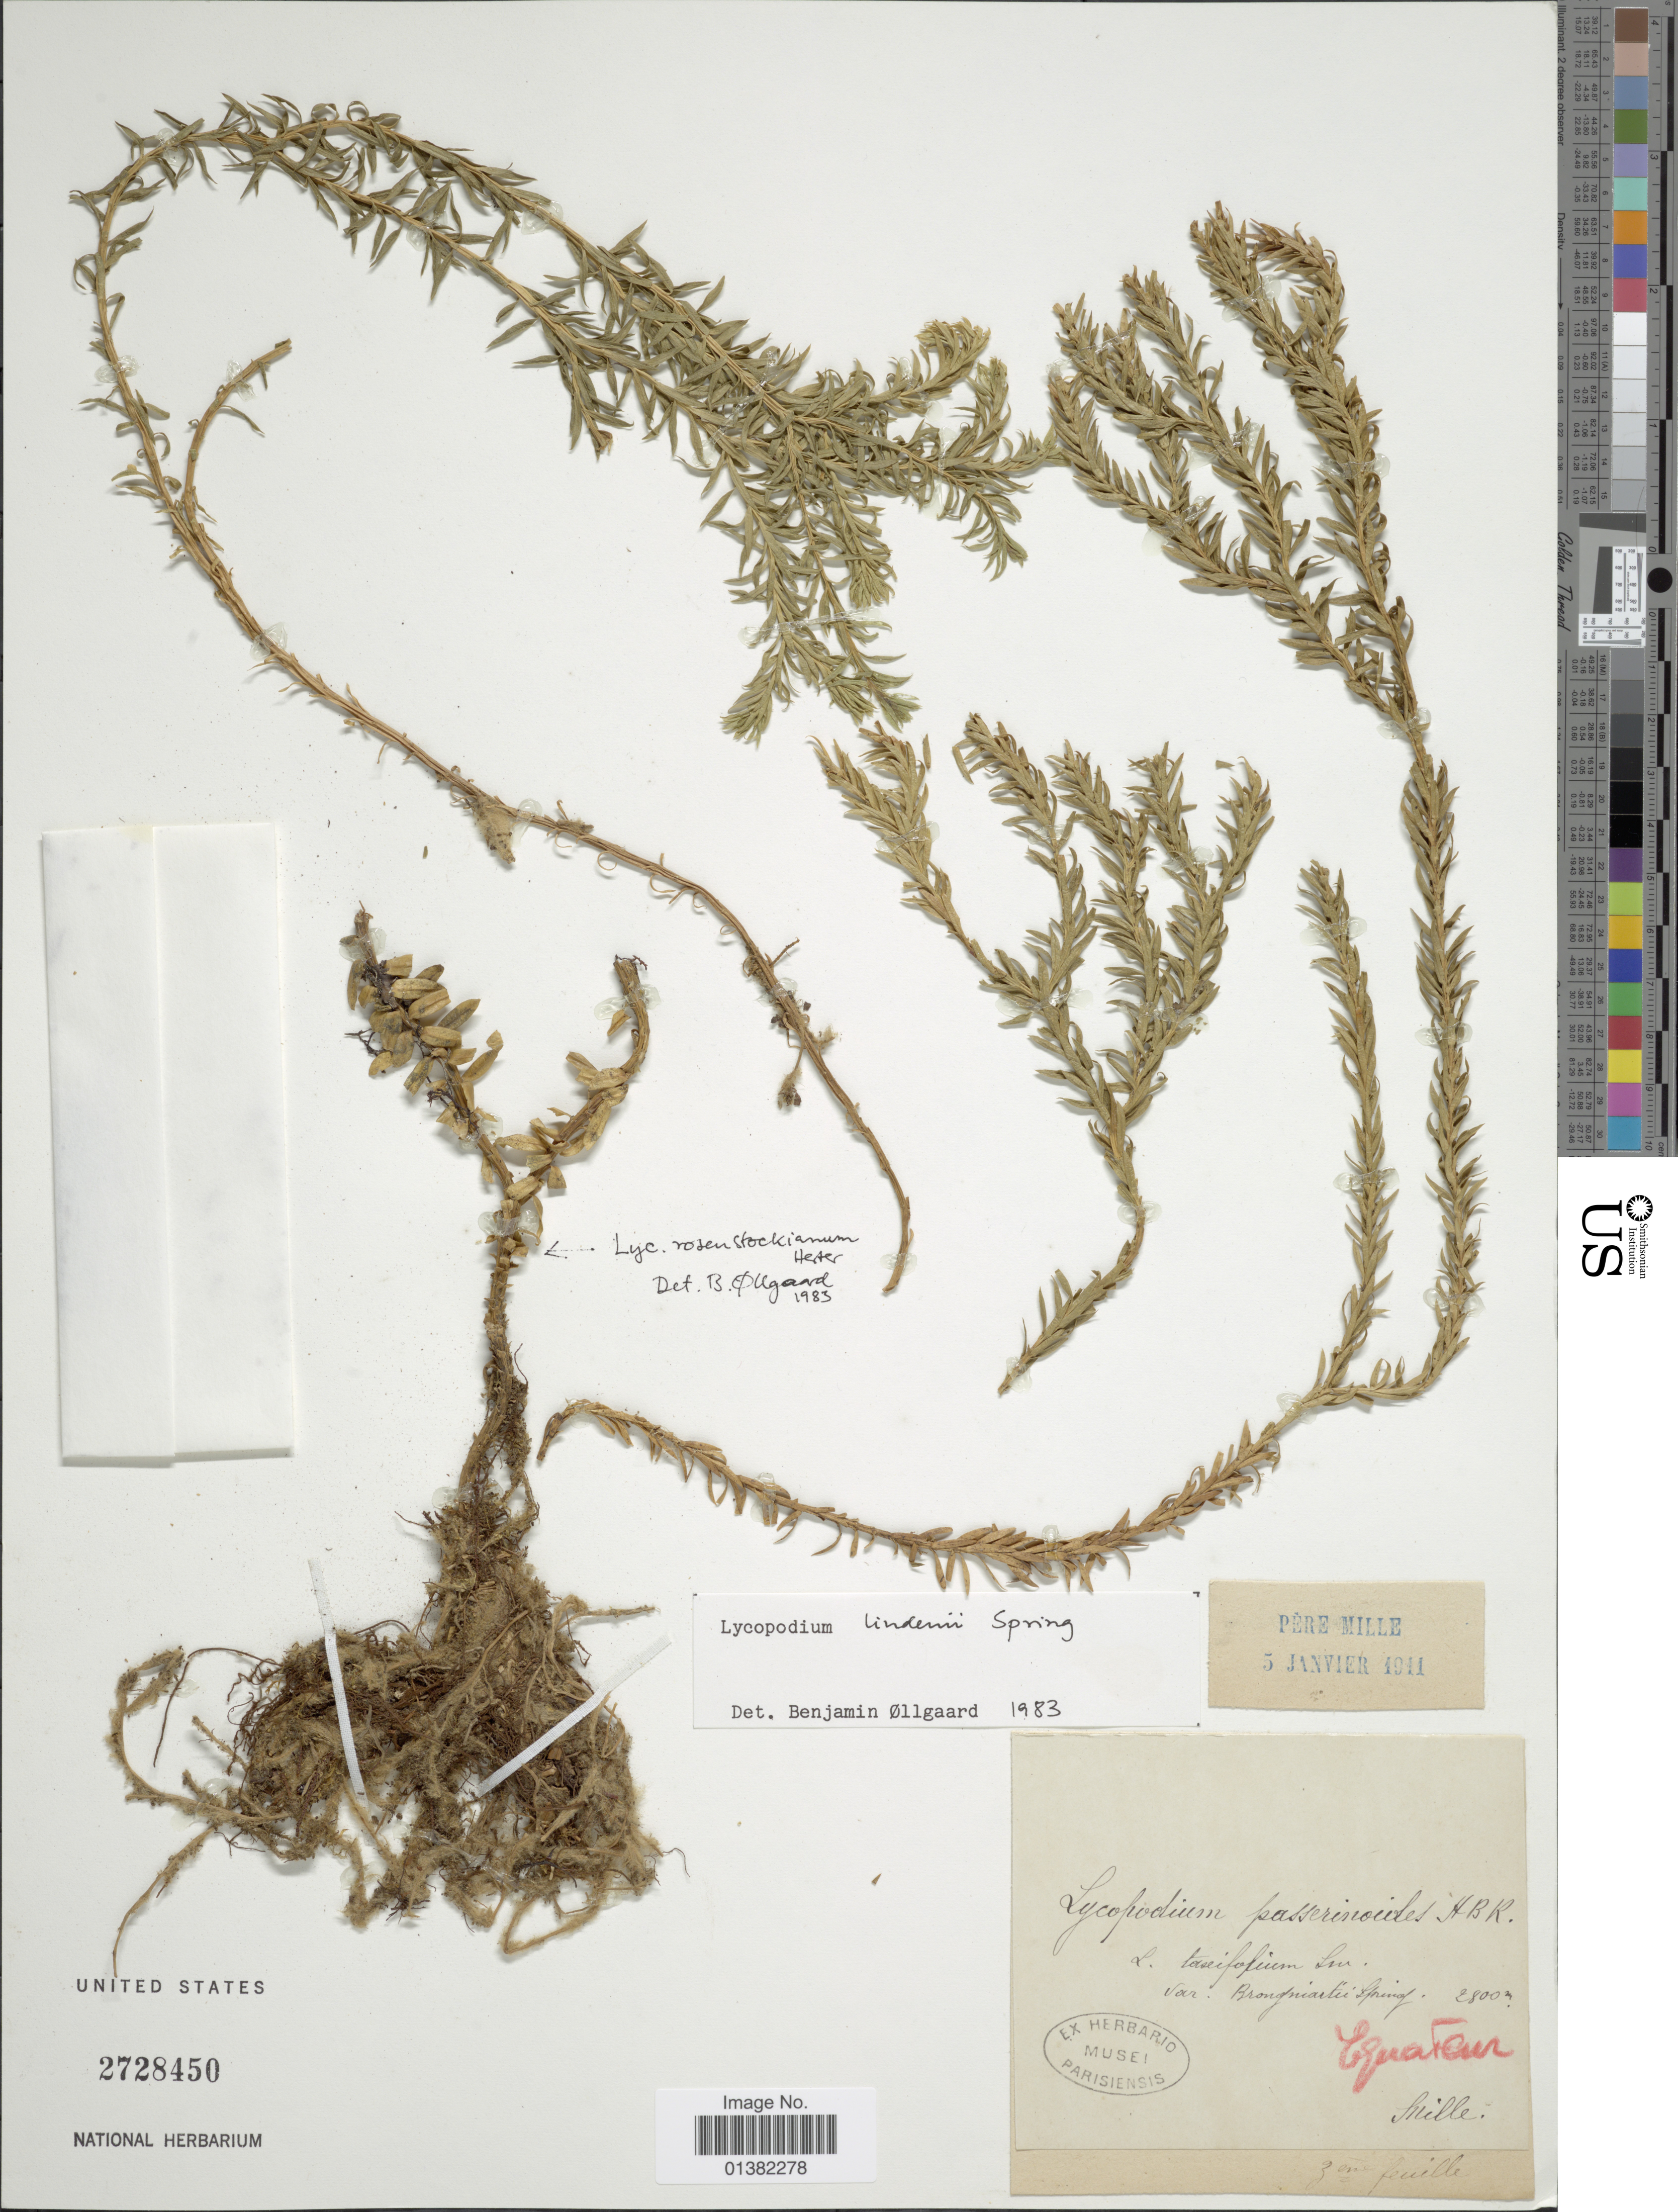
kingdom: Plantae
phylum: Tracheophyta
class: Lycopodiopsida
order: Lycopodiales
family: Lycopodiaceae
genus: Phlegmariurus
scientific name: Phlegmariurus lindenii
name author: (Spring) B. Øllg.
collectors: P. Mille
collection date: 1911-01-05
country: Ecuador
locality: Equateur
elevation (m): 2800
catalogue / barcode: US 2728450